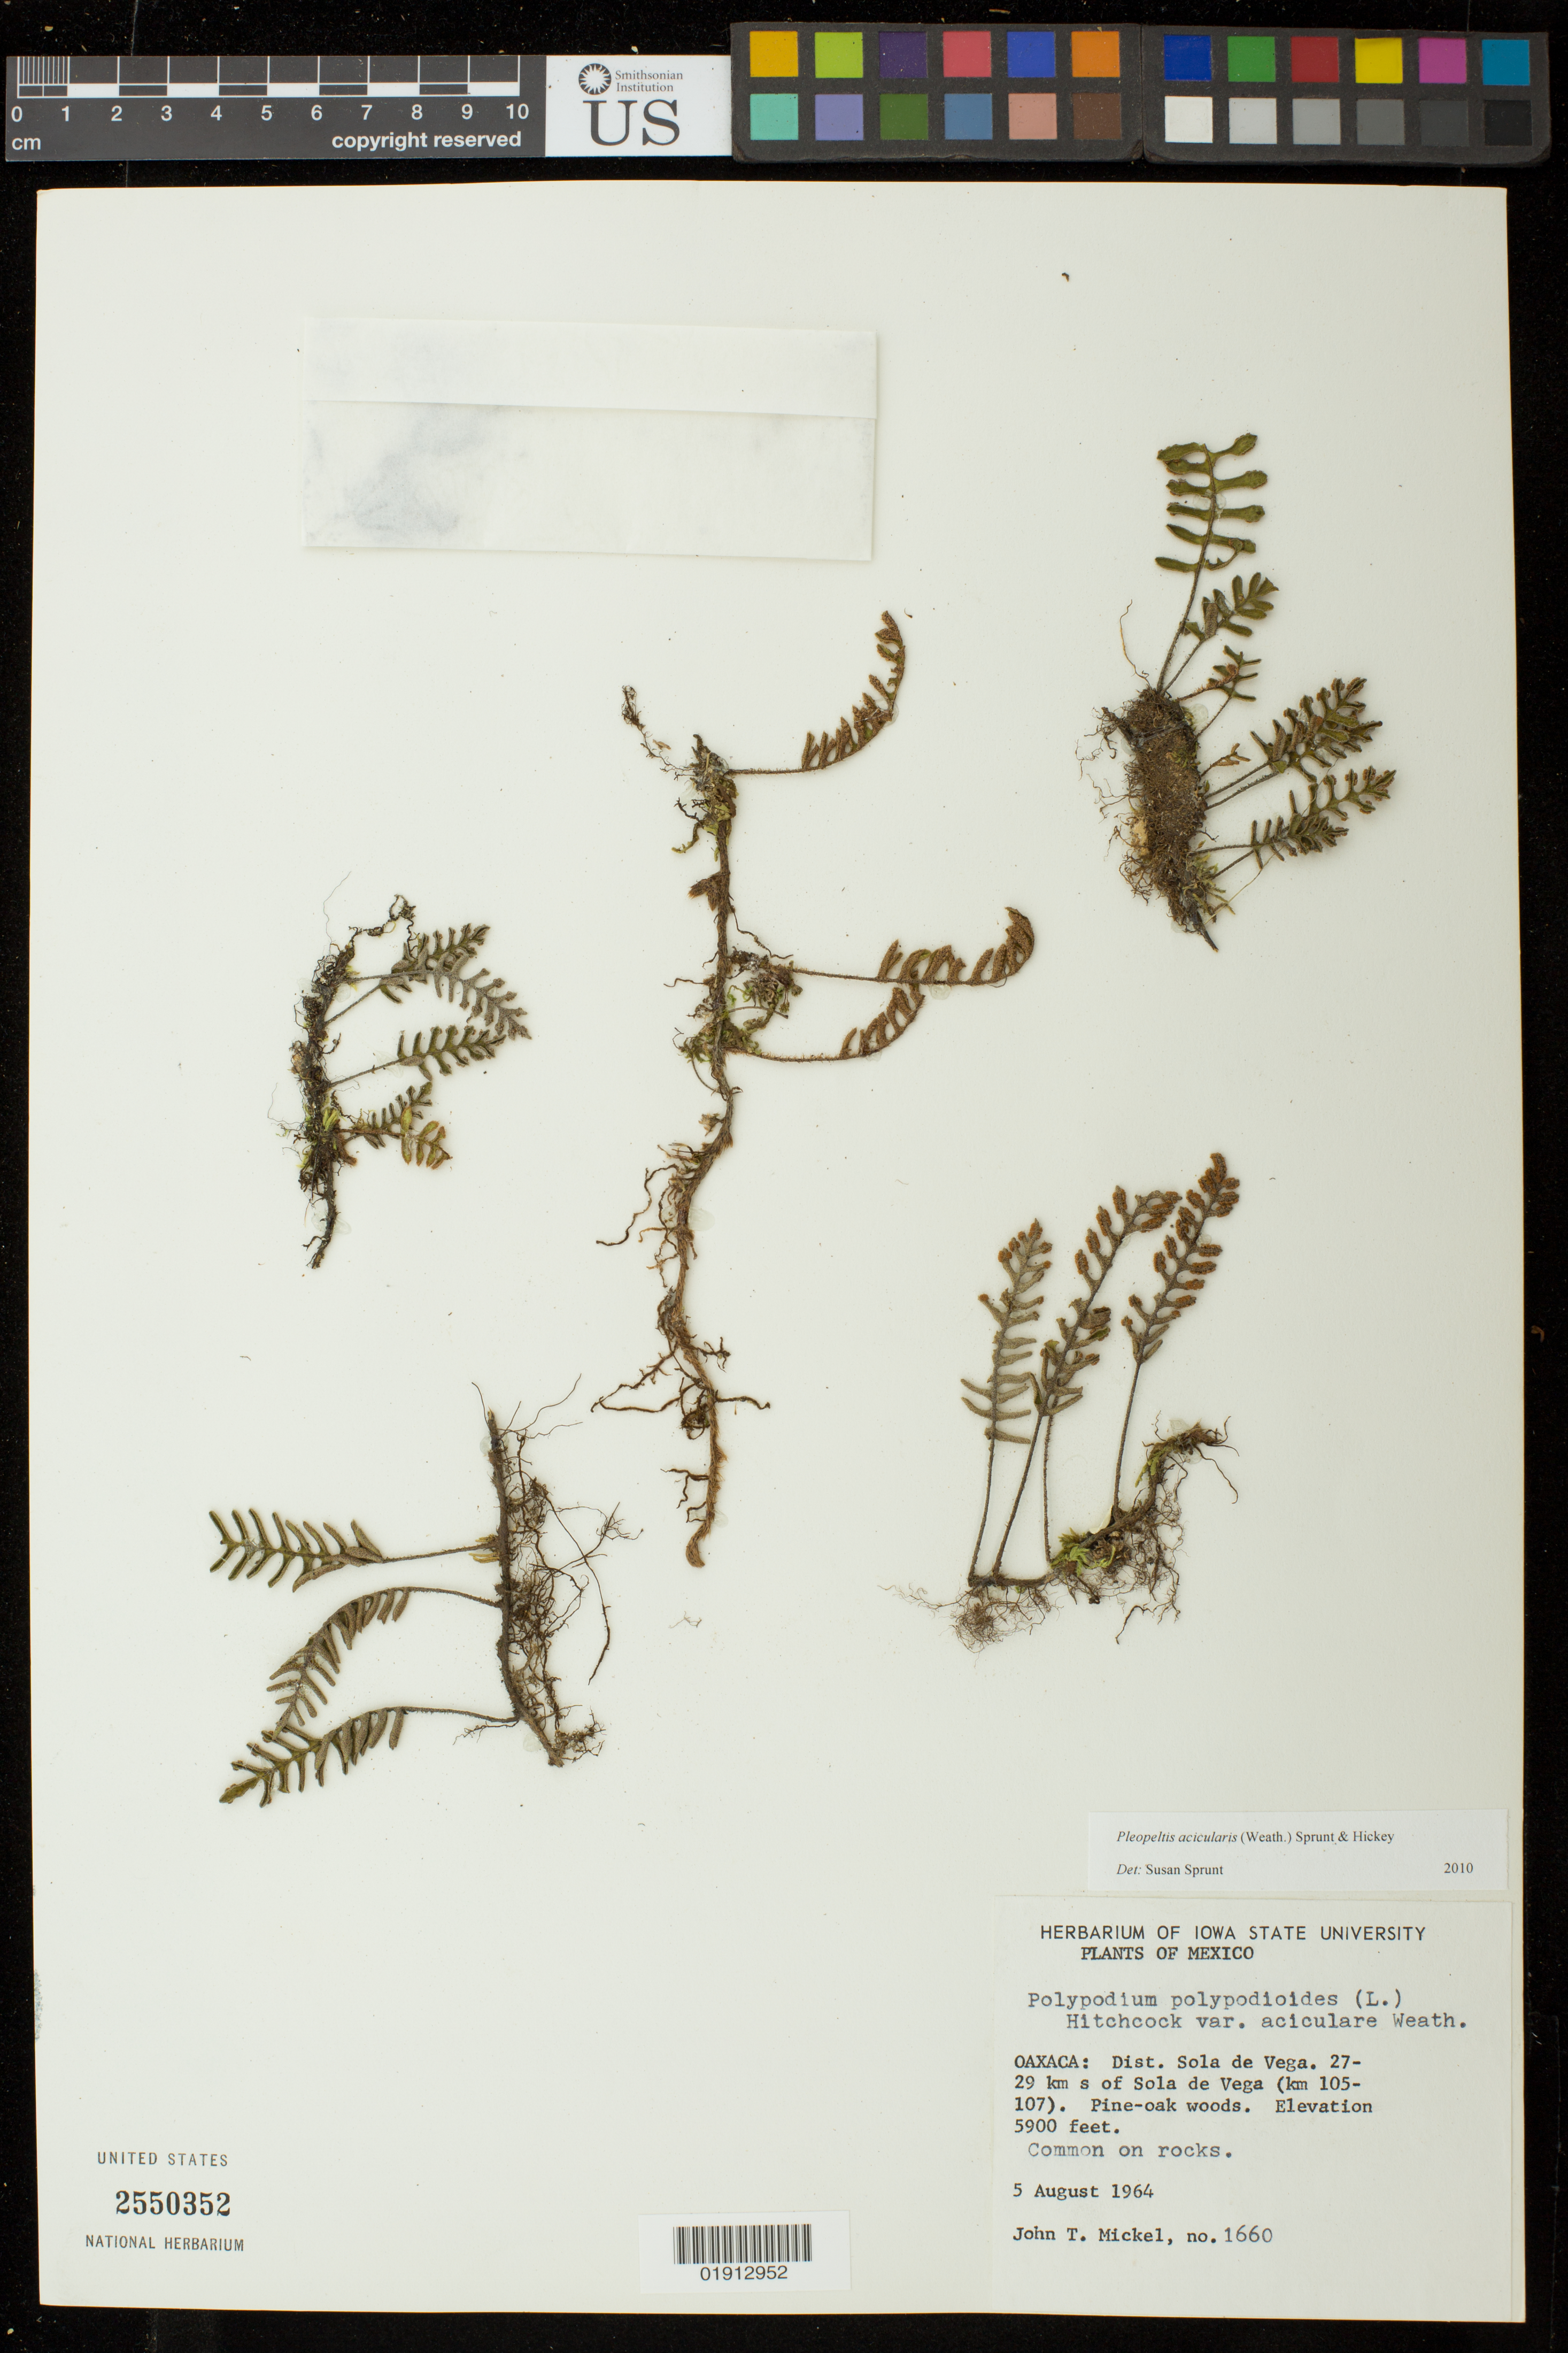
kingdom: Plantae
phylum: Tracheophyta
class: Polypodiopsida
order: Polypodiales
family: Polypodiaceae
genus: Pleopeltis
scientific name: Pleopeltis acicularis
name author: (Weath.) A.R. Sm. & Krömer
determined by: Sprunt, S. V.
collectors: J. T. Mickel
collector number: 1660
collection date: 1964-08-05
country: Mexico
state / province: Oaxaca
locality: Dist. Sola de Vega. 27-29 km s. of Sola de Vega (km 105-107)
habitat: Pine-oak woods. Common on rocks.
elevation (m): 1798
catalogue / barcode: US 2550352